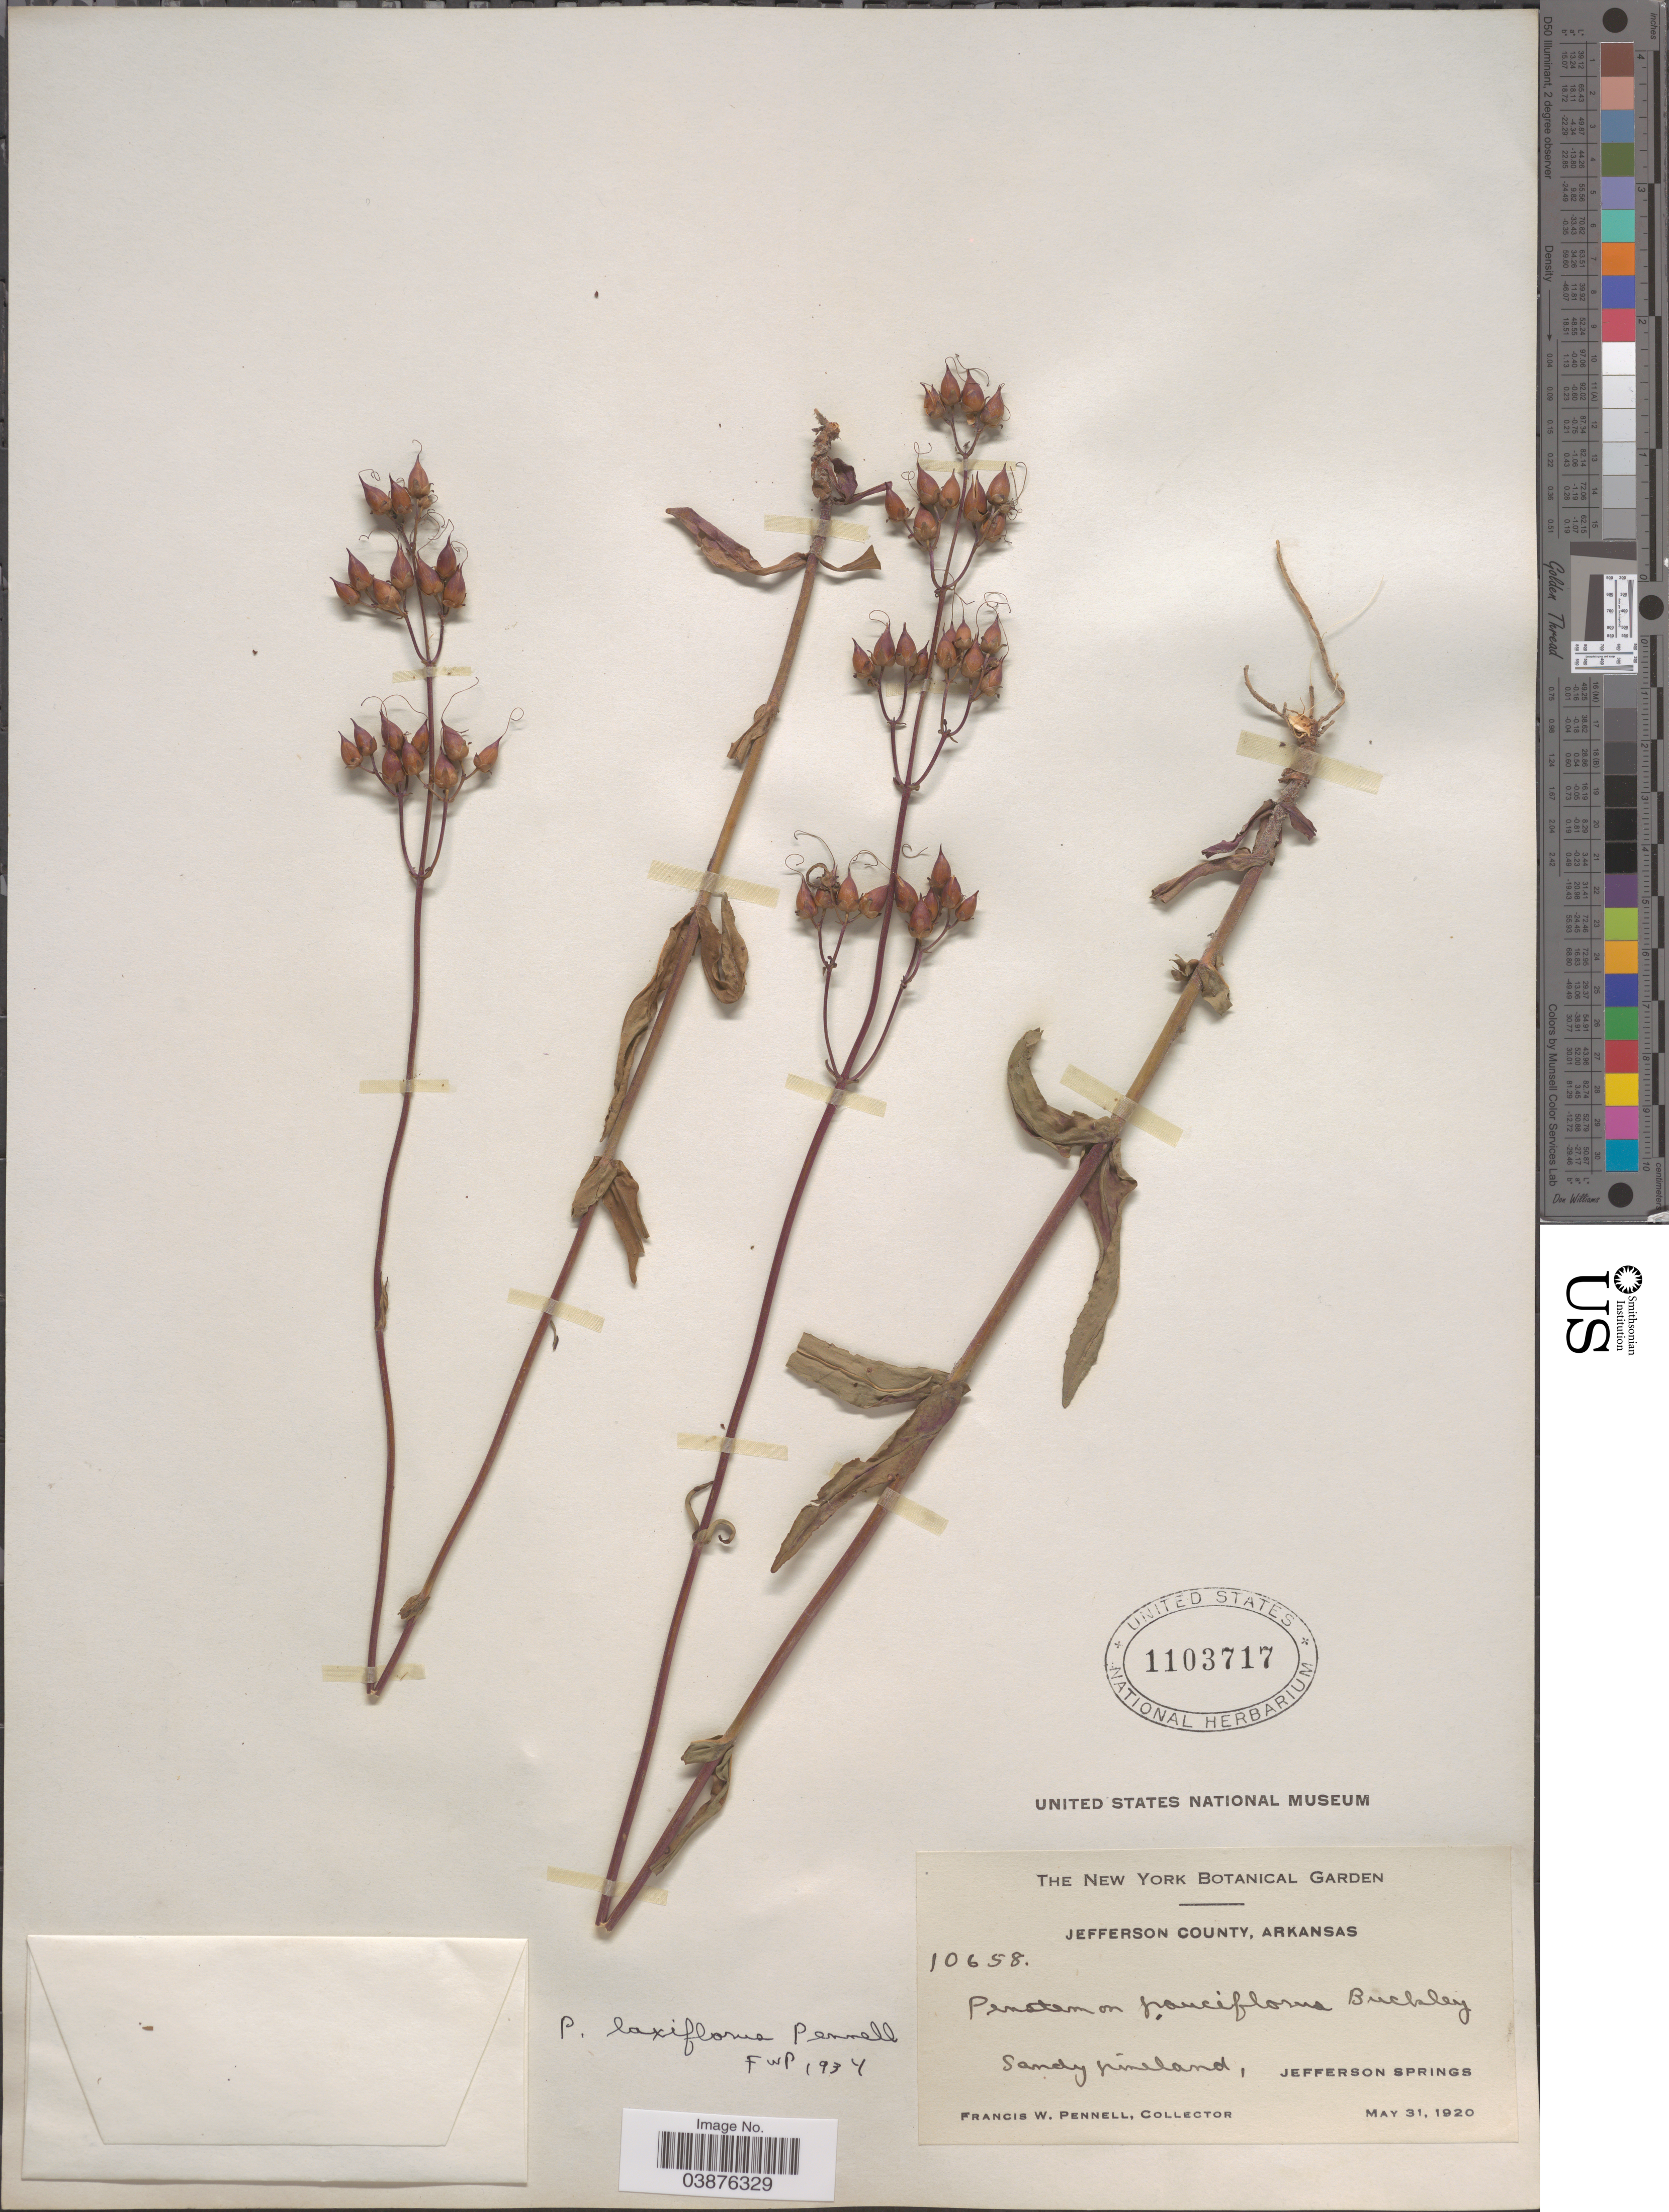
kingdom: Plantae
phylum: Tracheophyta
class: Magnoliopsida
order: Lamiales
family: Plantaginaceae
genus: Penstemon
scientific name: Penstemon laxiflorus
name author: Pennell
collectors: F. W. Pennell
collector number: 10658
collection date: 1920-05-31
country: United States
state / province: Arkansas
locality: Jefferson County. Sandy pineland, Jefferson Springs.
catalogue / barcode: US 1103717